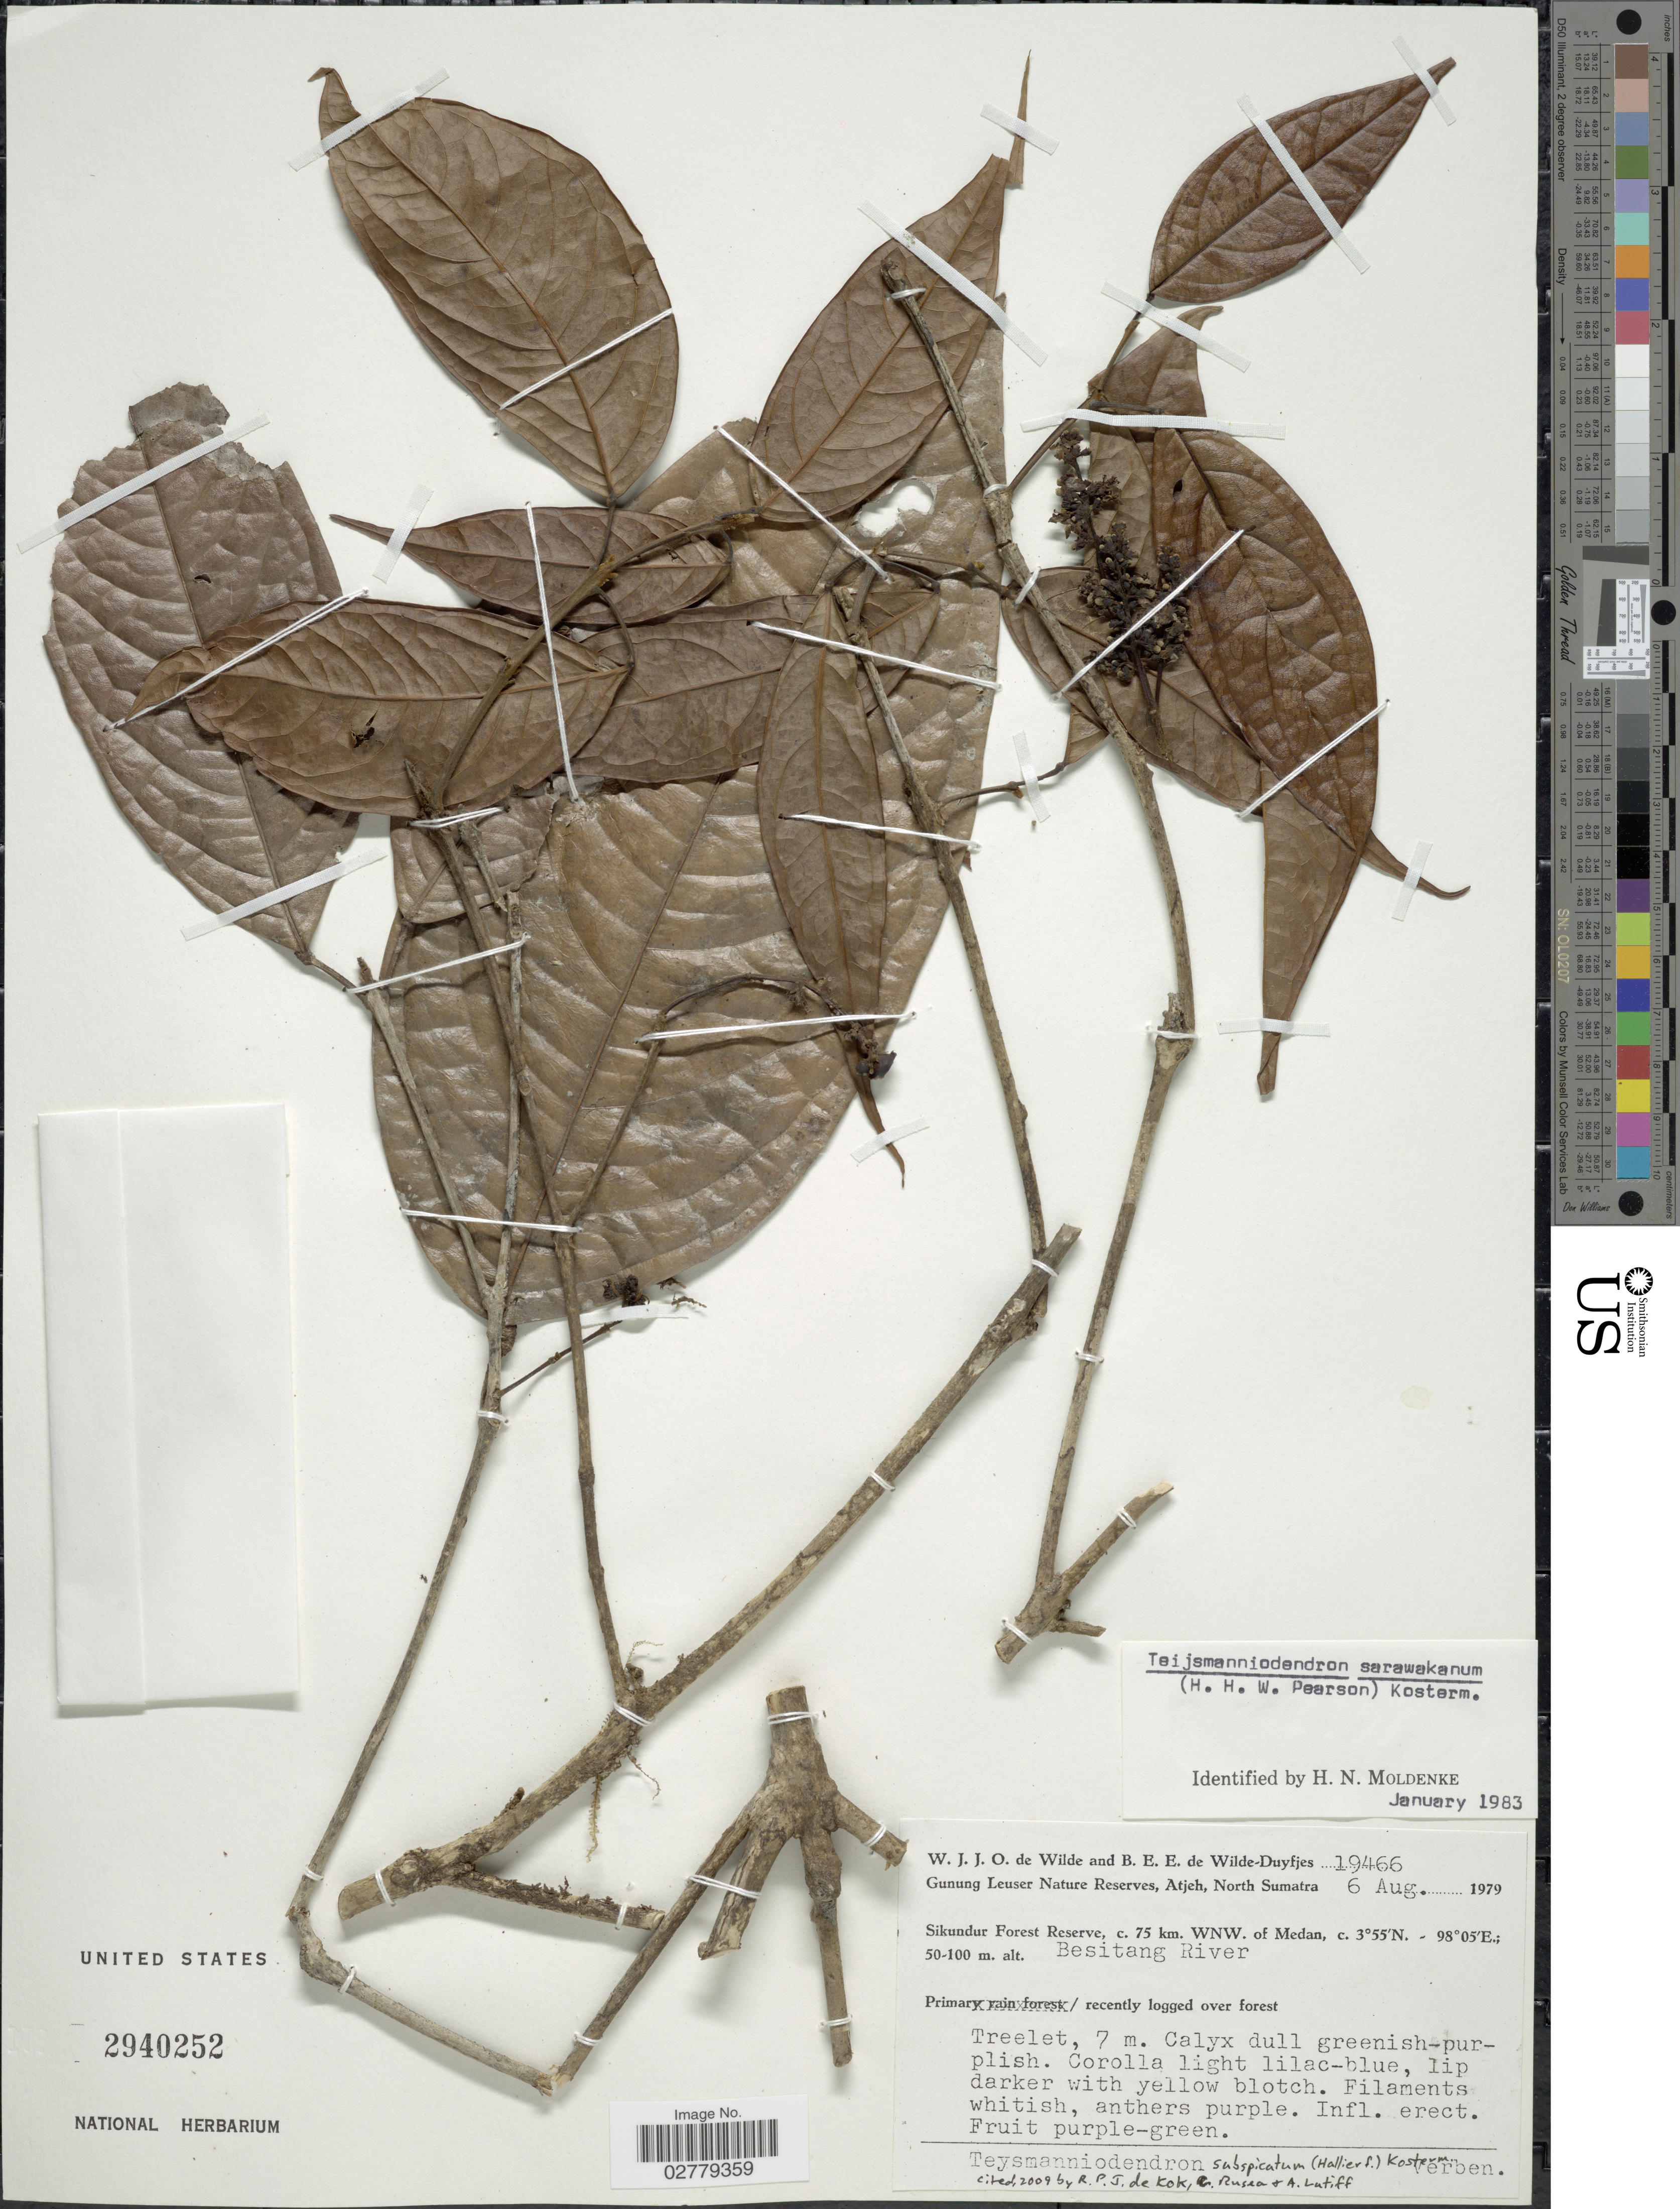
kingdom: Plantae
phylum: Tracheophyta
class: Magnoliopsida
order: Lamiales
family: Lamiaceae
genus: Teijsmanniodendron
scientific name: Teijsmanniodendron subspicatum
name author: (Hallier f.) Kosterm.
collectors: W. J. de Wilde & B. E. de Wilde-Duyfjes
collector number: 19466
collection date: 1979-08-06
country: Indonesia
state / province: Sumatra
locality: Gunung Leuser Nature Reserves, Atjeh, North Sumatra. Sikundur Forest Reserve, c. 75 km. WNW. of Medan. Besitang River.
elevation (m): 50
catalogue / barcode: US 2940252